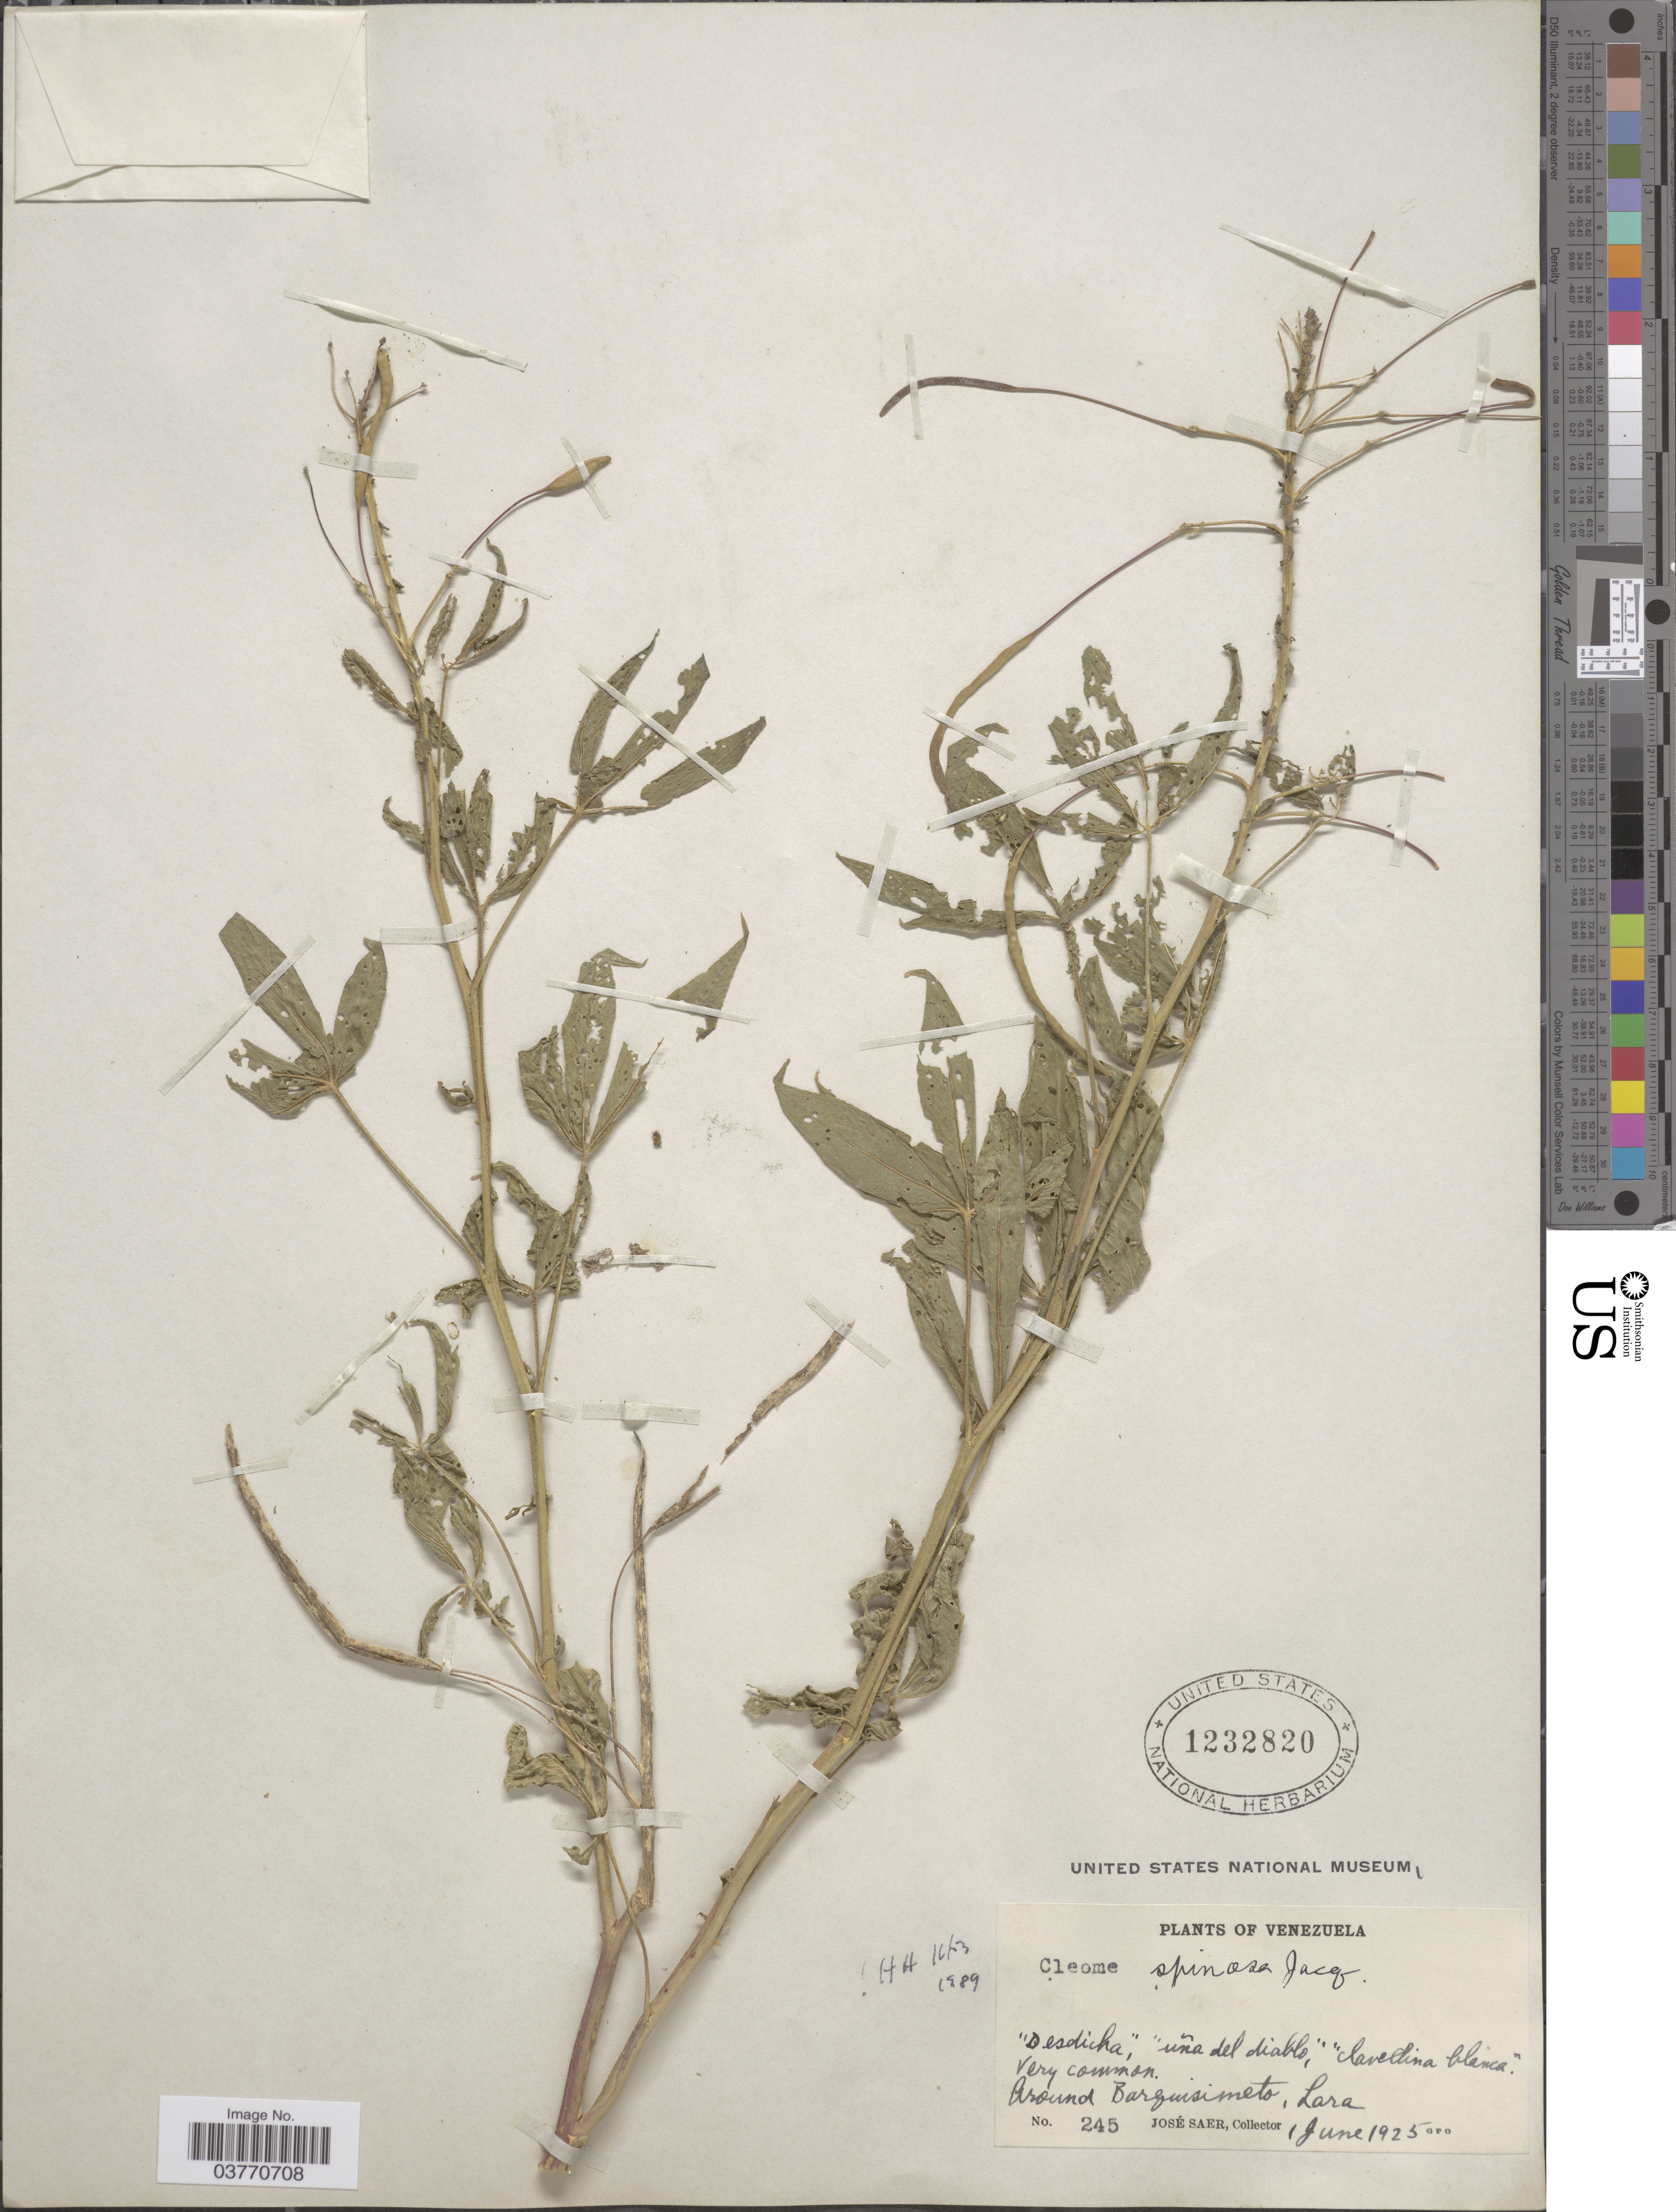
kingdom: Plantae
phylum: Tracheophyta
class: Magnoliopsida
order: Brassicales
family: Cleomaceae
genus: Tarenaya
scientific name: Tarenaya spinosa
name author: (Jacq.) Raf.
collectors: J. Saer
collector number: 245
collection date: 1925-06-01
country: Venezuela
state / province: Lara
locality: Around Barguisimeto, Lara.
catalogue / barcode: US 1232820